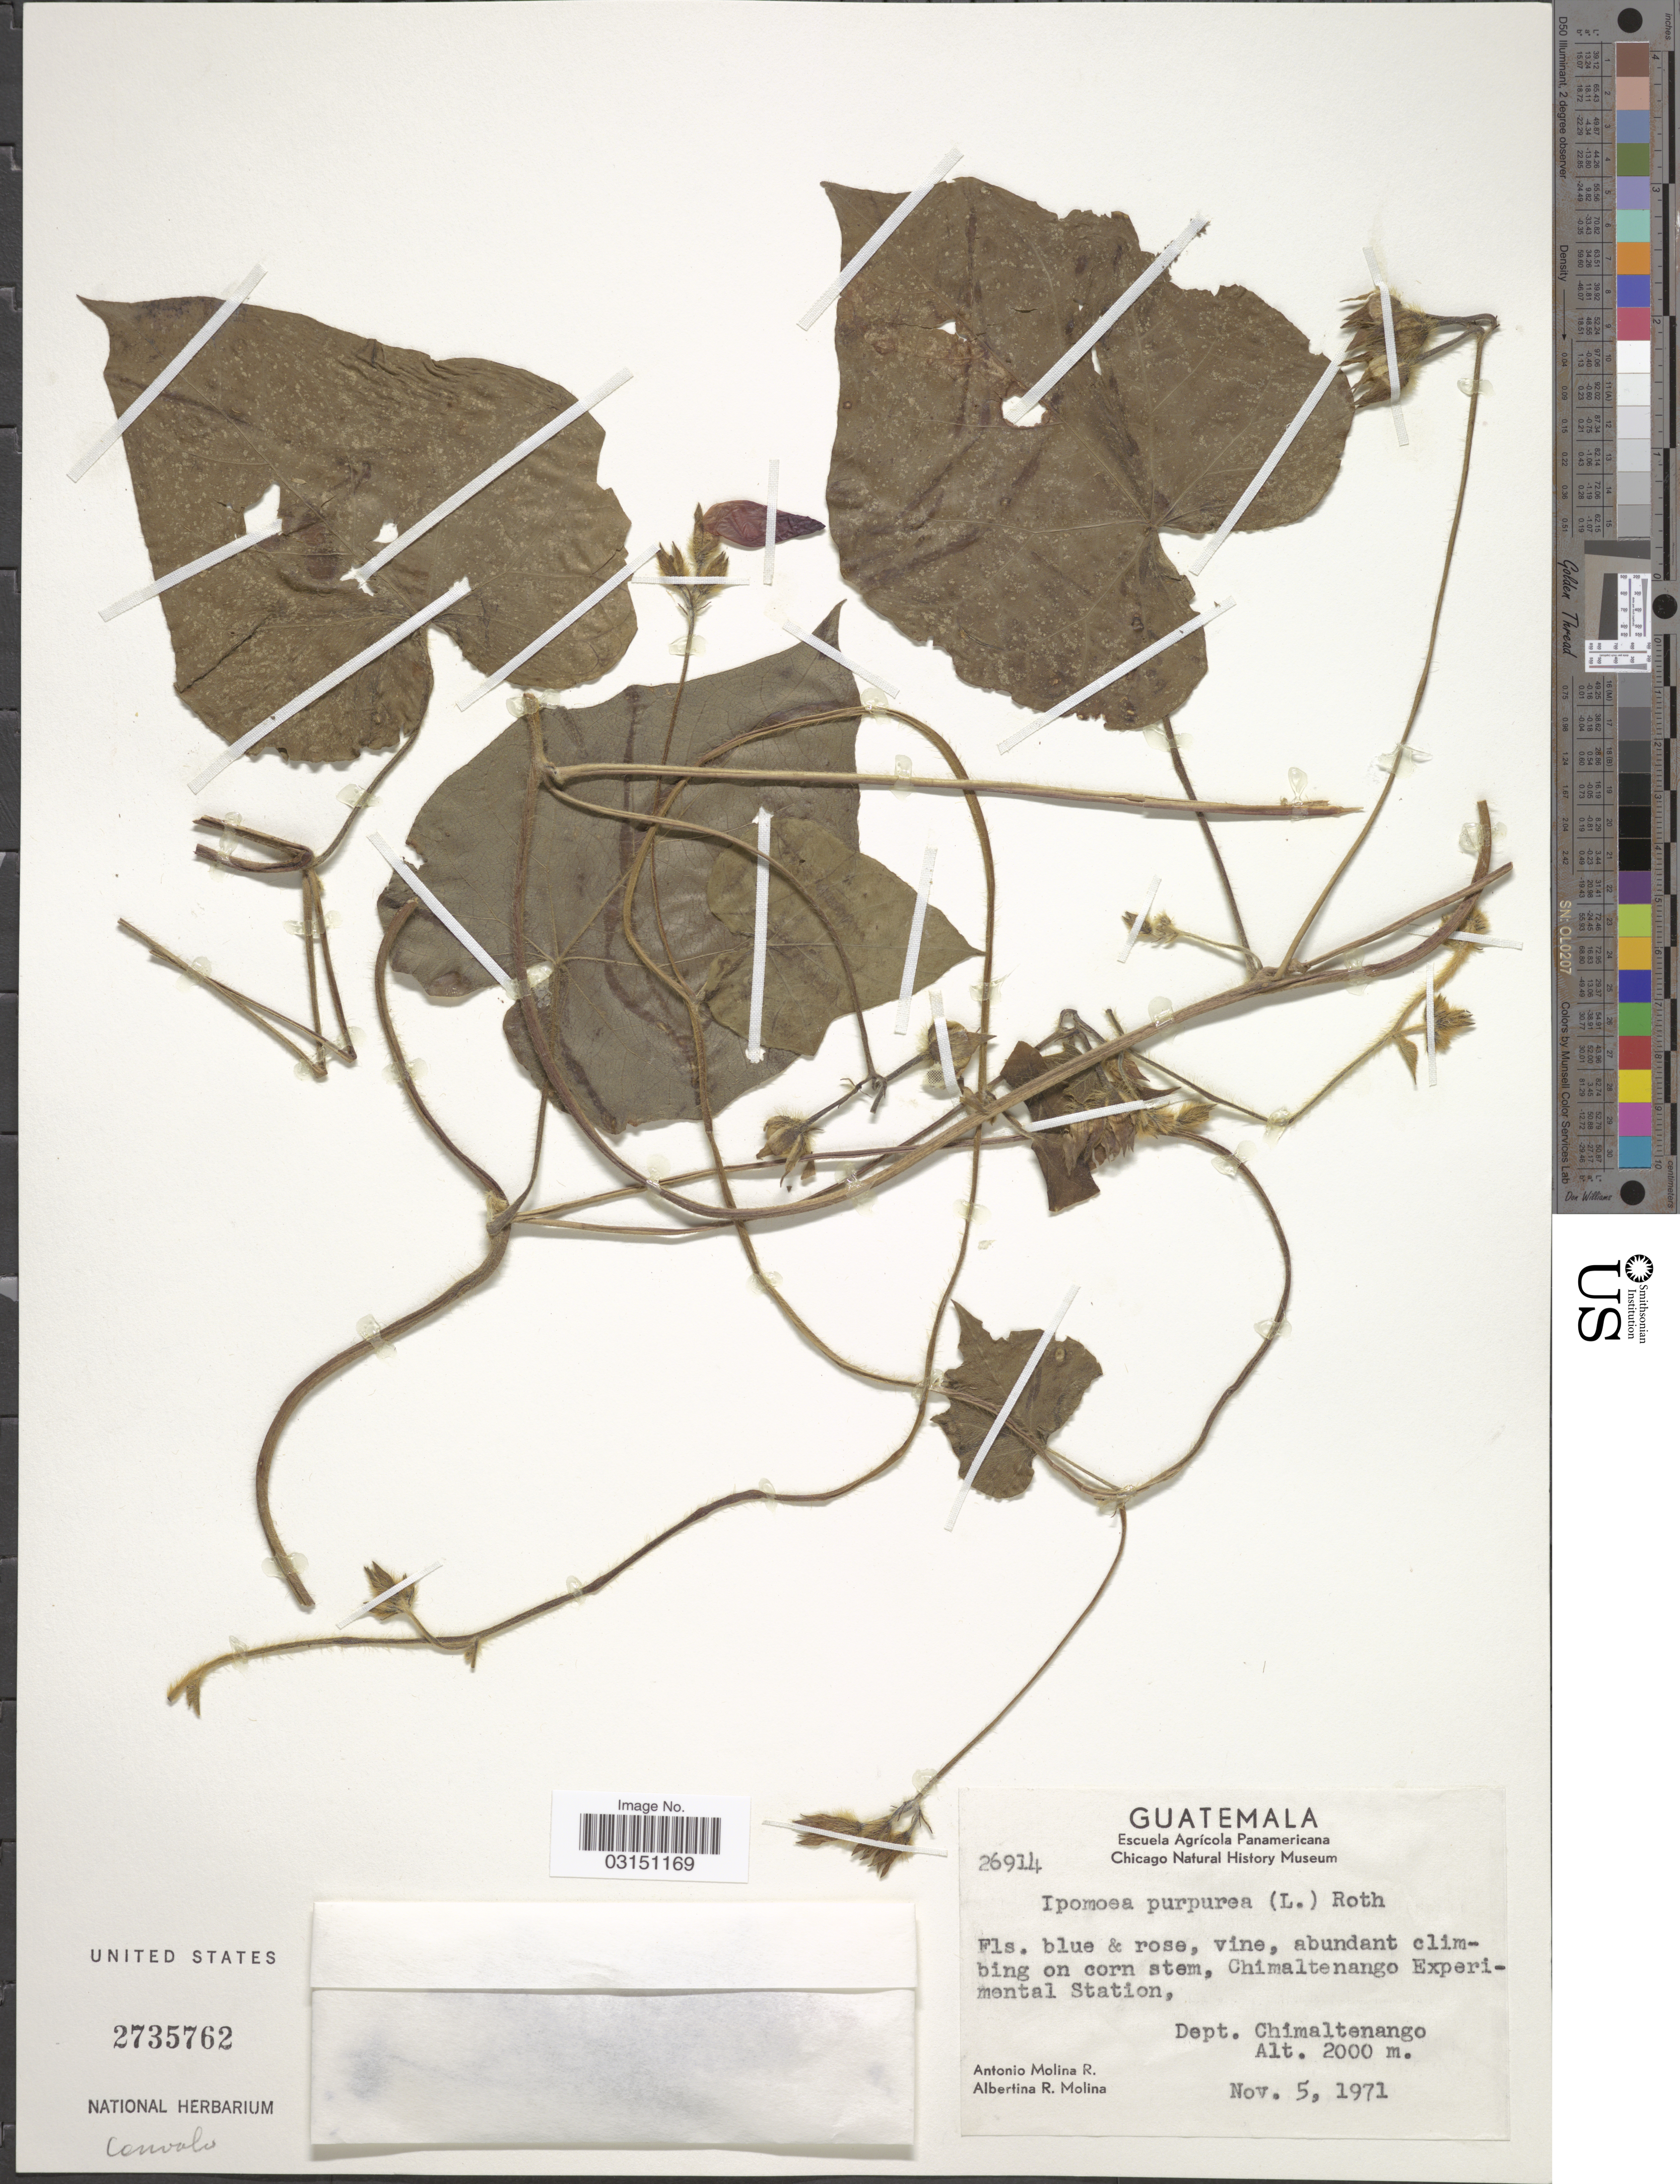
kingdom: Plantae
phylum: Tracheophyta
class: Magnoliopsida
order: Solanales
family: Convolvulaceae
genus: Ipomoea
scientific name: Ipomoea purpurea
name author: (L.) Roth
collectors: A. Molina R. & A. R. Molina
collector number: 26914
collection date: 1971-11-05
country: Guatemala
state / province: Chimaltenango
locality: Chimaltenango Experimental Station, Dept. Chimaltenango.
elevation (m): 2000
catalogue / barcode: US 2735762